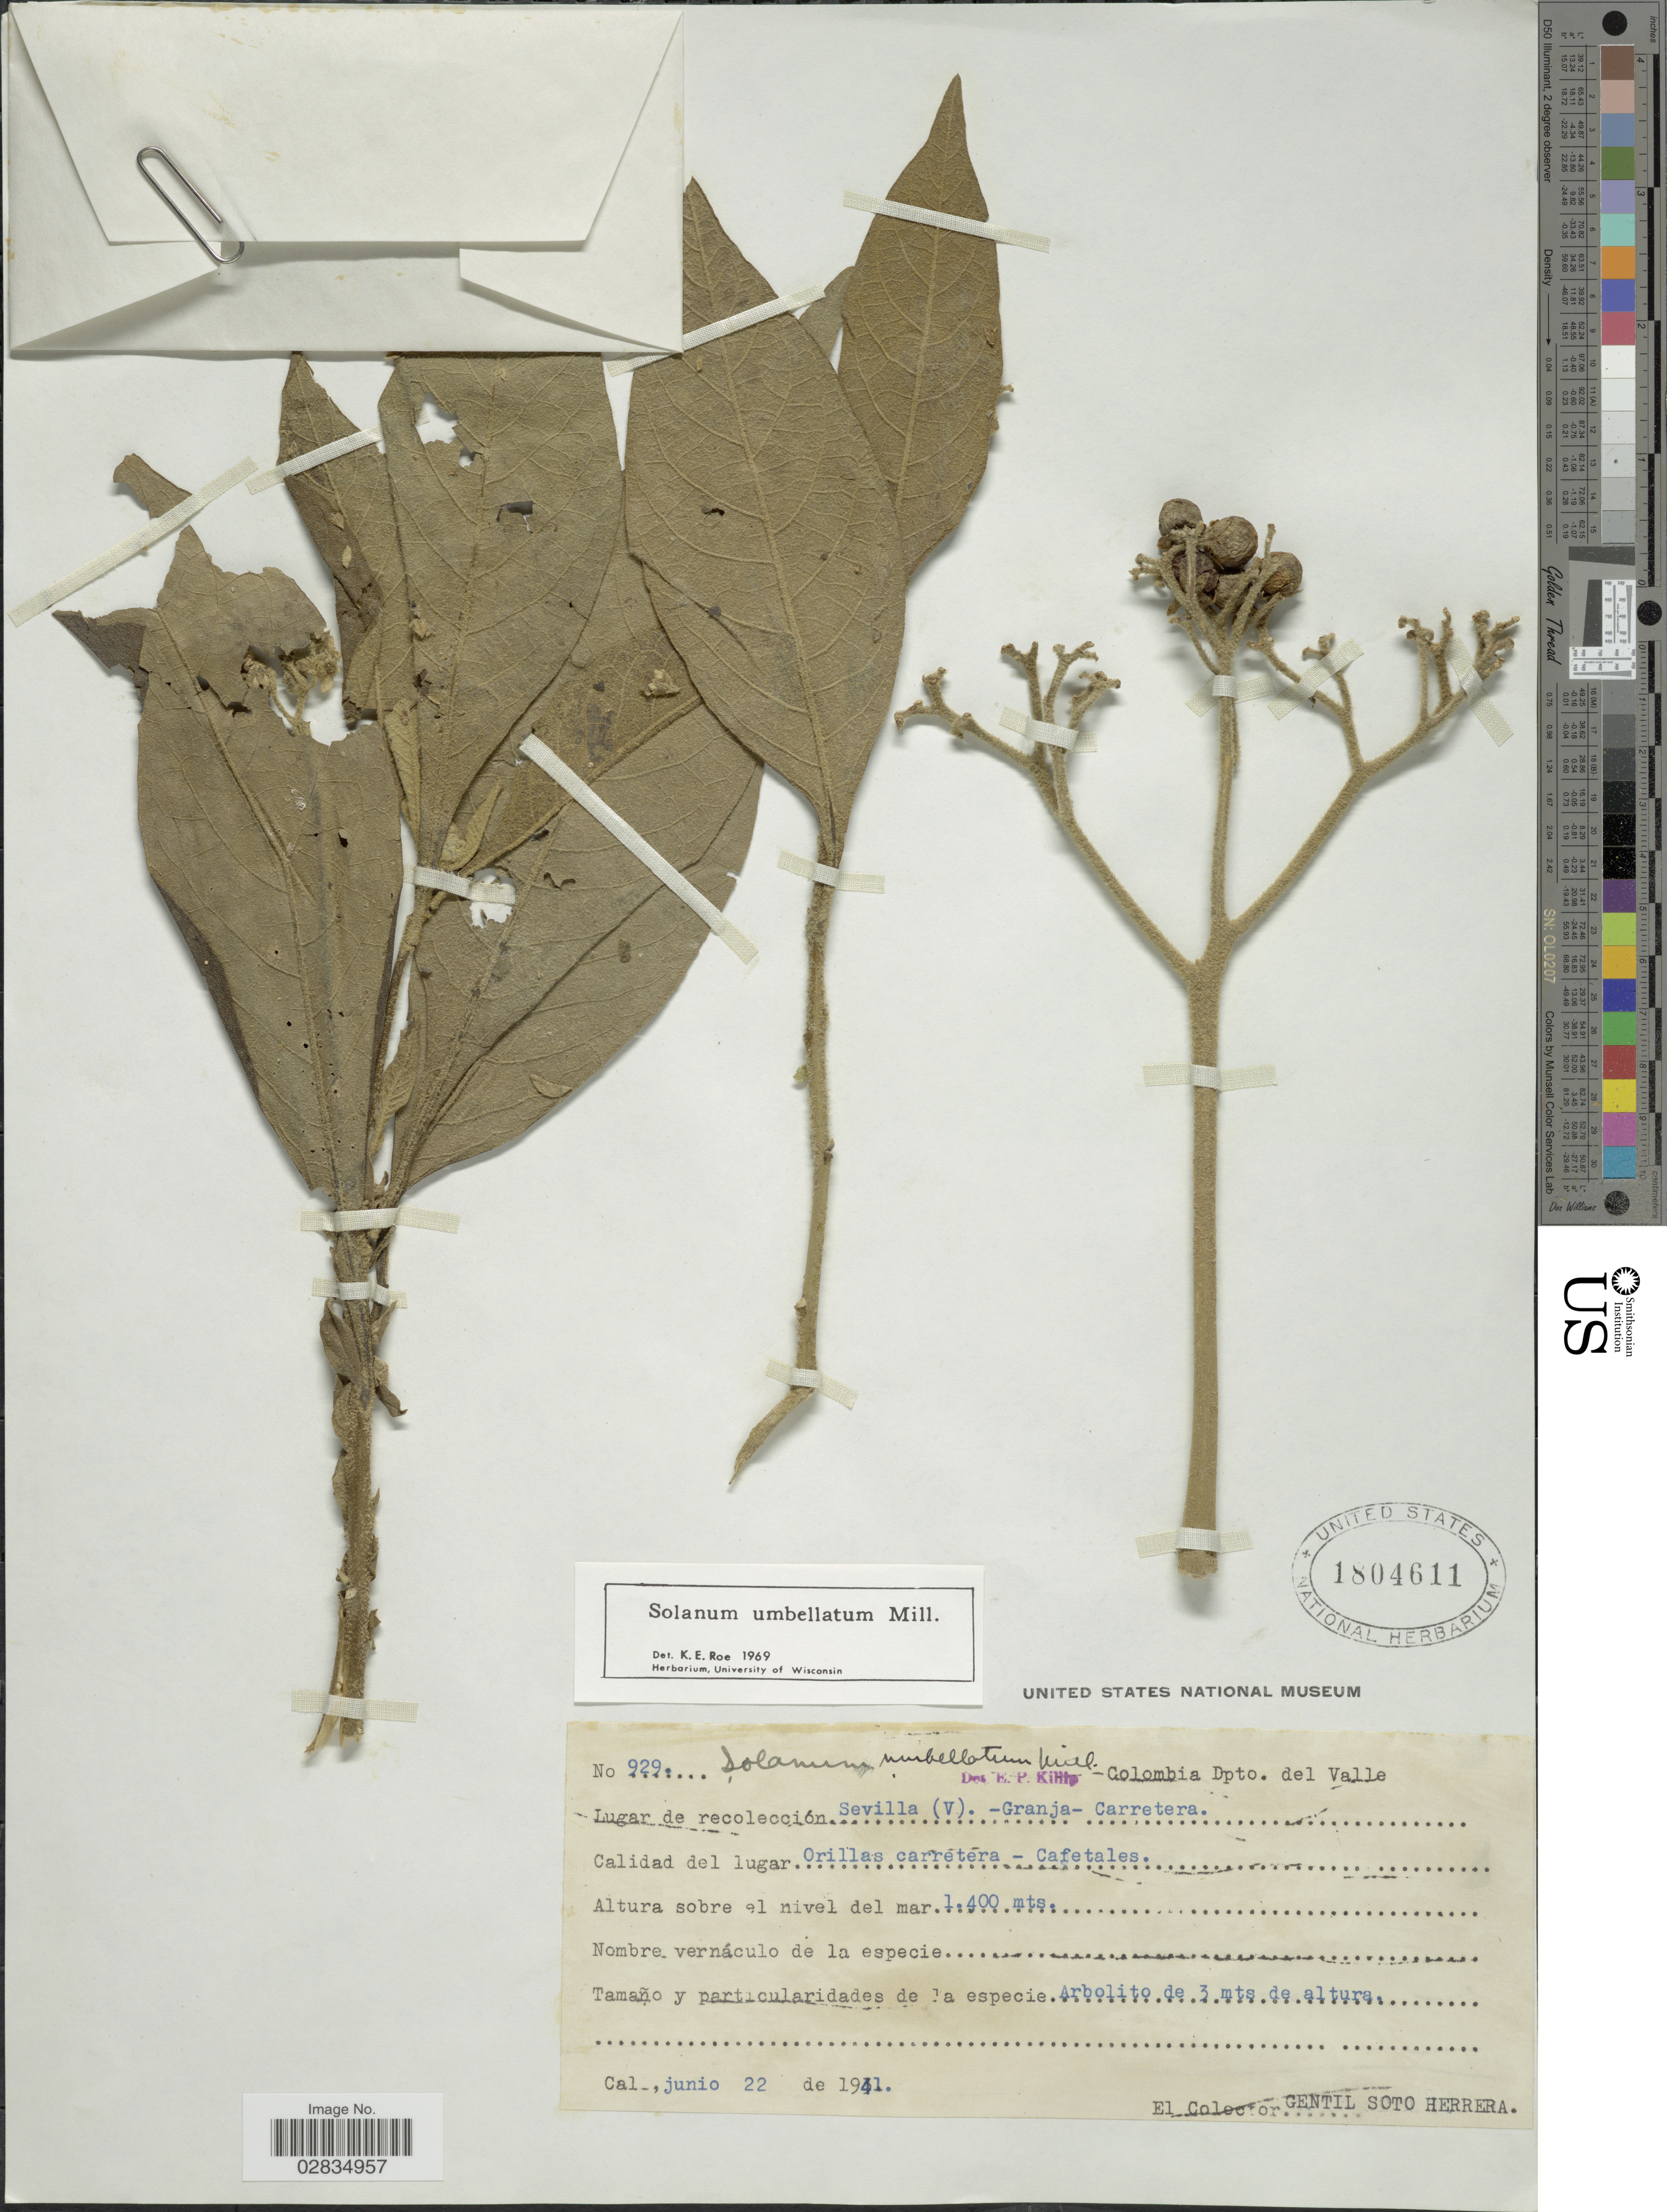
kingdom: Plantae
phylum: Tracheophyta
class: Magnoliopsida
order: Solanales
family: Solanaceae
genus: Solanum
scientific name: Solanum umbellatum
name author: Mill.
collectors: G. Soto Herrera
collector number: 929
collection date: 1941-06-22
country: Colombia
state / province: Valle del Cauca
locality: Dpto. del Valle, Sevilla (V.) - Granja - Carretera. Orillas carretera-Cafetales.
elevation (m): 1400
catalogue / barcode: US 1804611